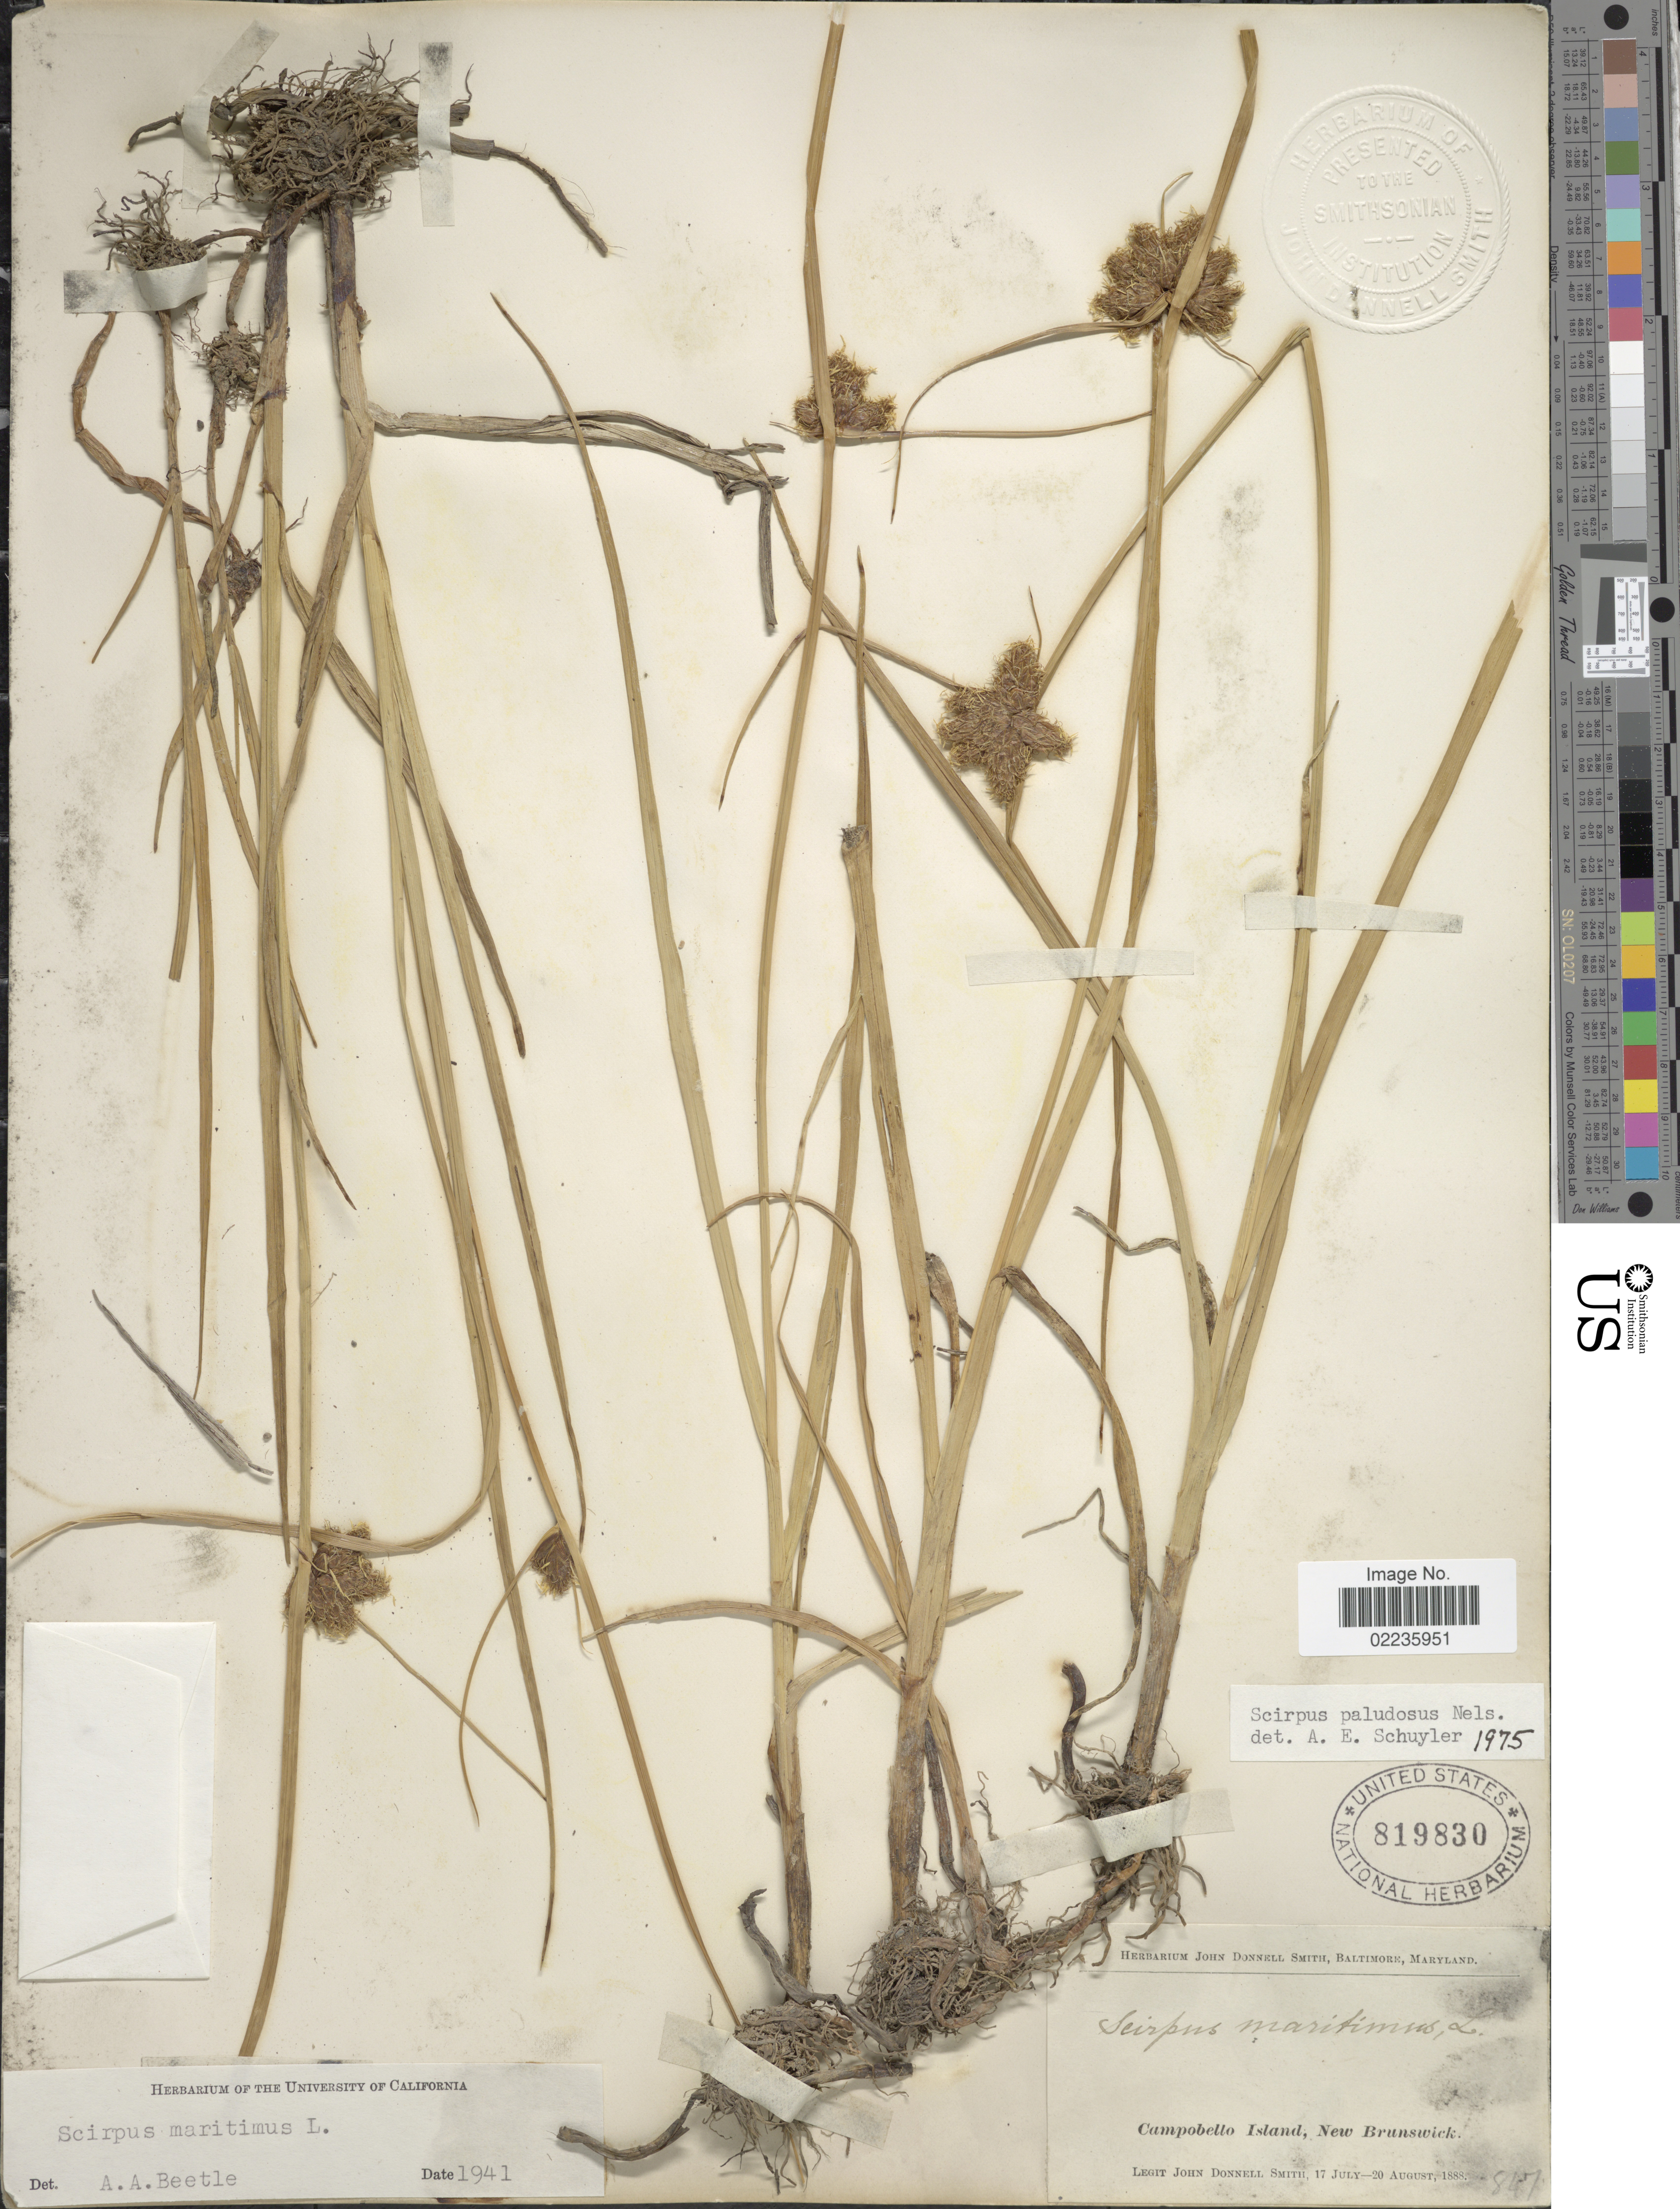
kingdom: Plantae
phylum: Tracheophyta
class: Liliopsida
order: Poales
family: Cyperaceae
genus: Bolboschoenus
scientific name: Bolboschoenus maritimus subsp. paludosus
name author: (A. Nelson) T. Koyama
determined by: Strong, M. T., (US), Smithsonian Institution - National Museum of Natural History (UNITED STATES)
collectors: J. Donnell Smith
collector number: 847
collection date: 1888-07-17/1888-08-20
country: Canada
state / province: New Brunswick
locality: Campobello Island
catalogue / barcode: US 819830